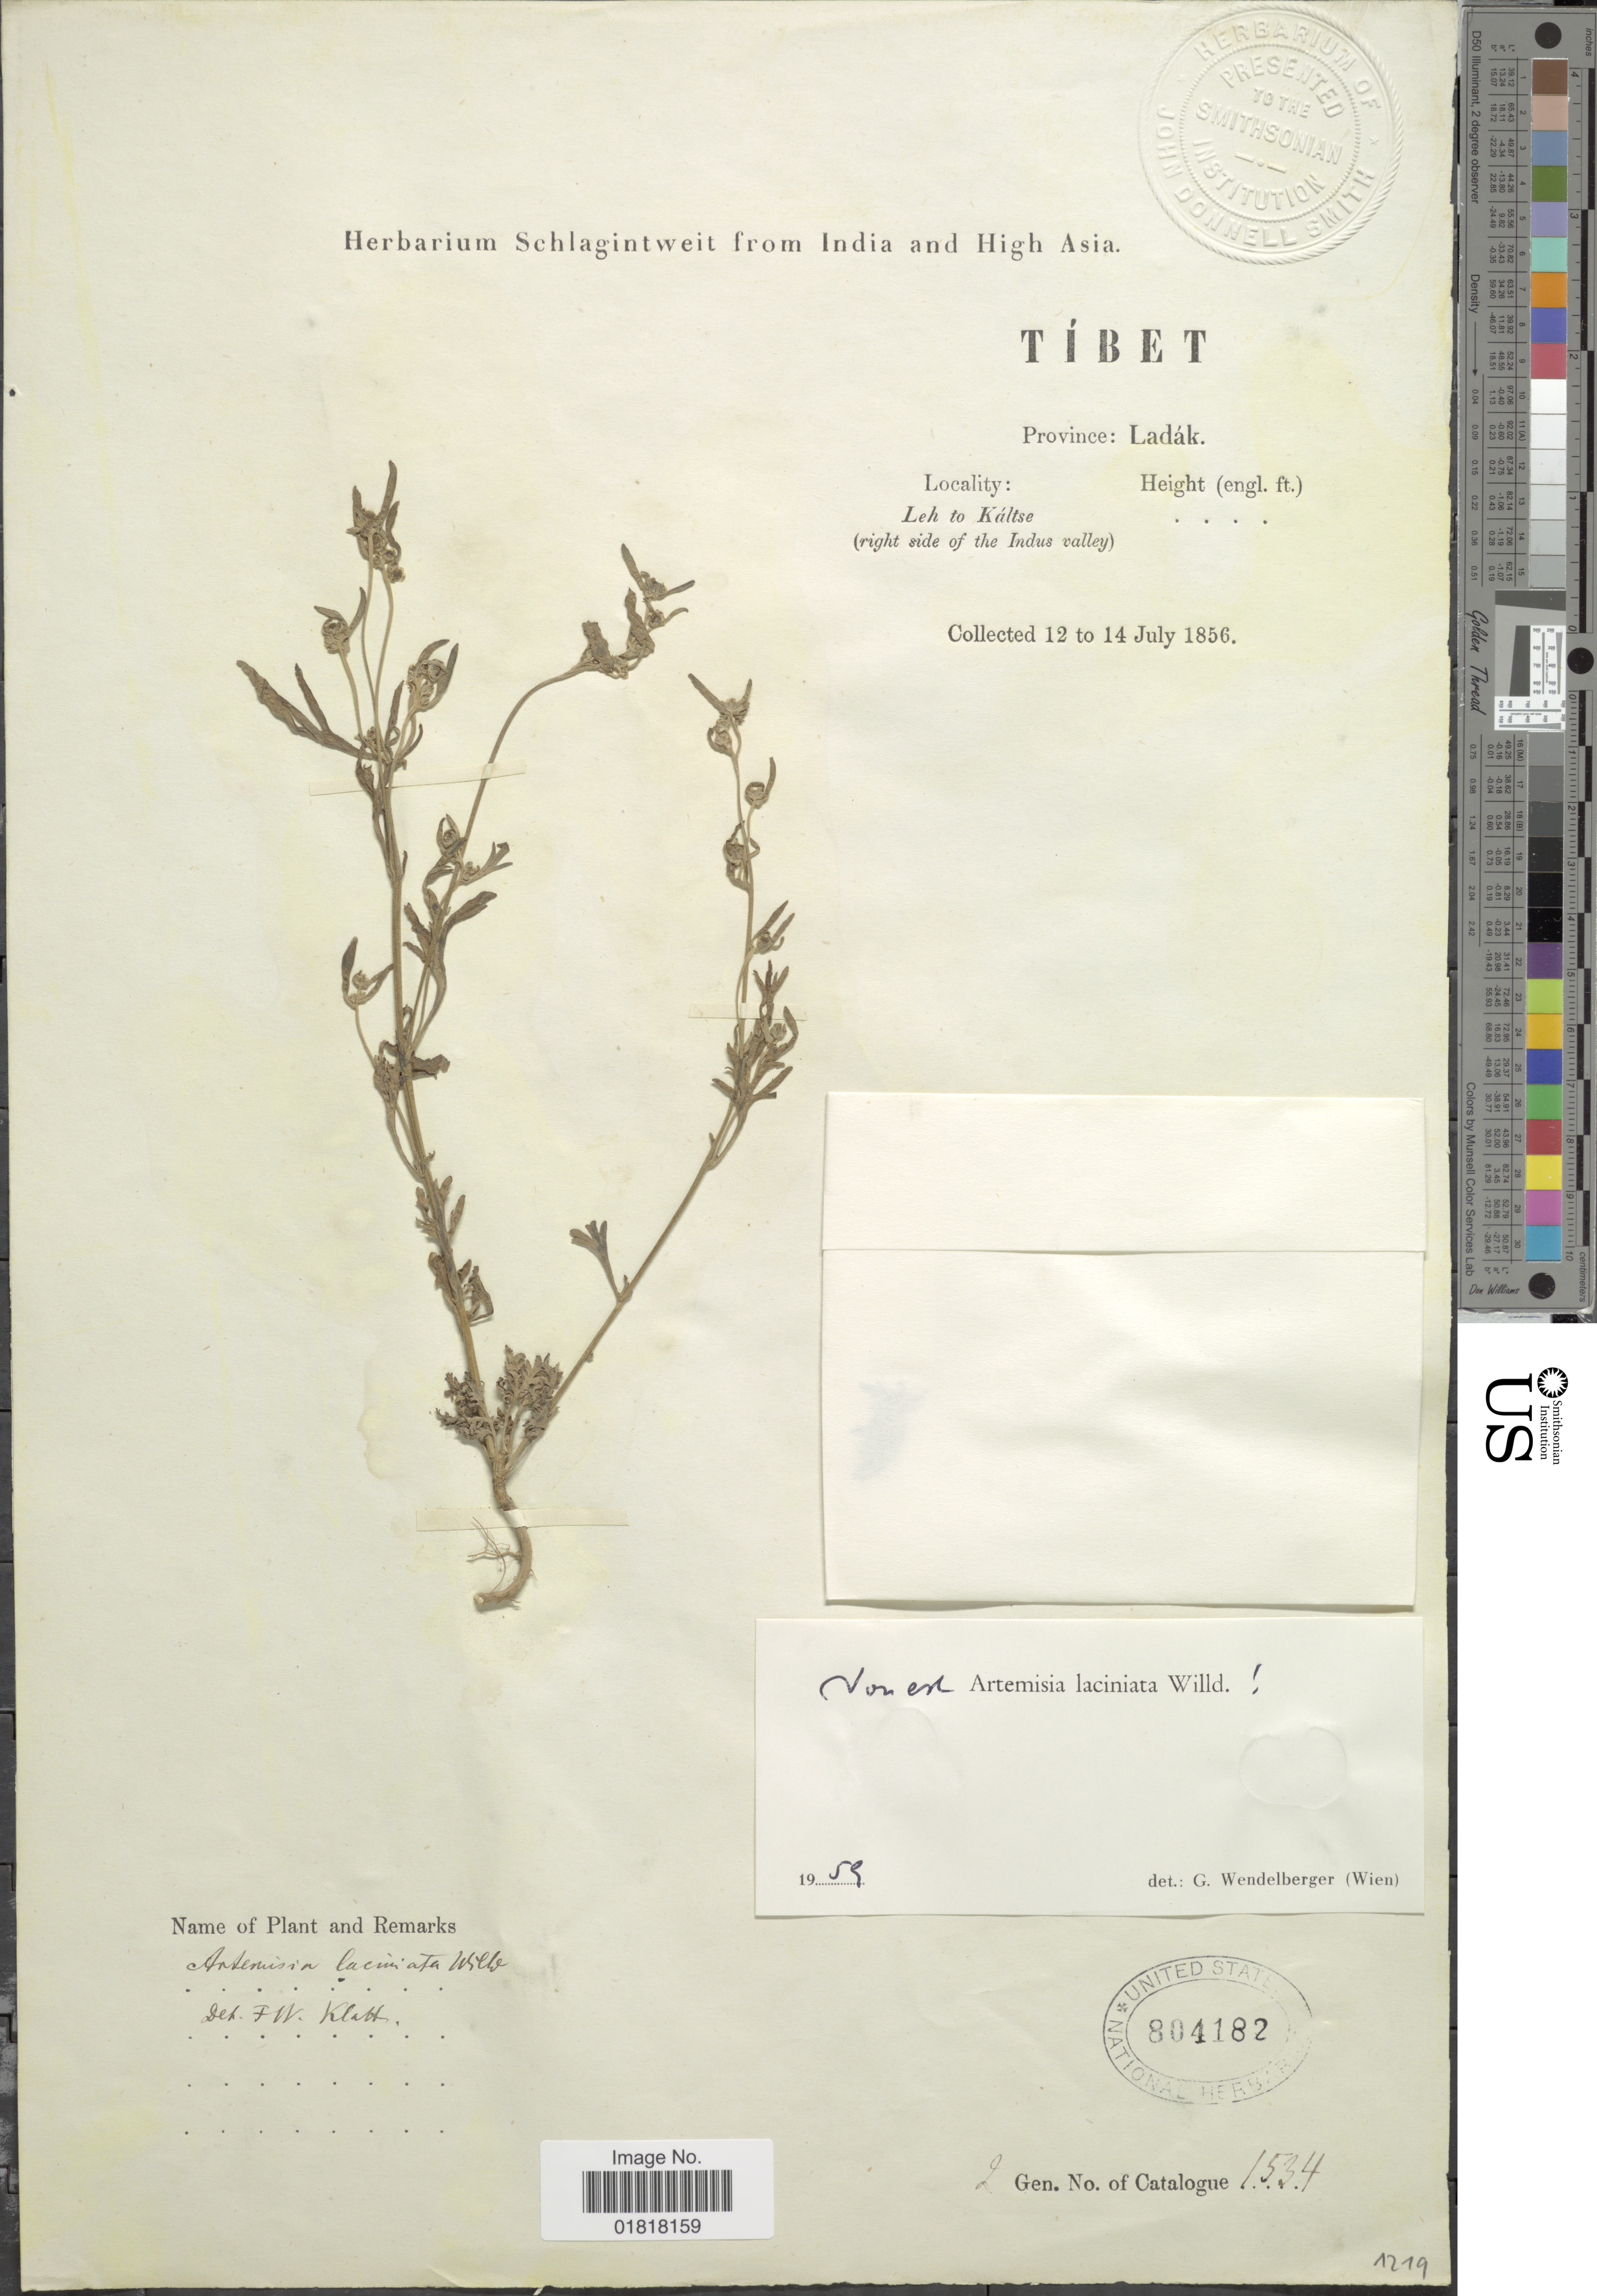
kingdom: Plantae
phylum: Tracheophyta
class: Magnoliopsida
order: Asterales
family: Asteraceae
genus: Artemisia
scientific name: Artemisia sp.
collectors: ex herb. Schlagintweit from India and High Asia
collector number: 1534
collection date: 1856-07-12/1856-07-14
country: India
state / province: Ladakh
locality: T'bet, Province: Ladák, Leg toi Káltse (right side of the Indus valley)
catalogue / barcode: US 804182